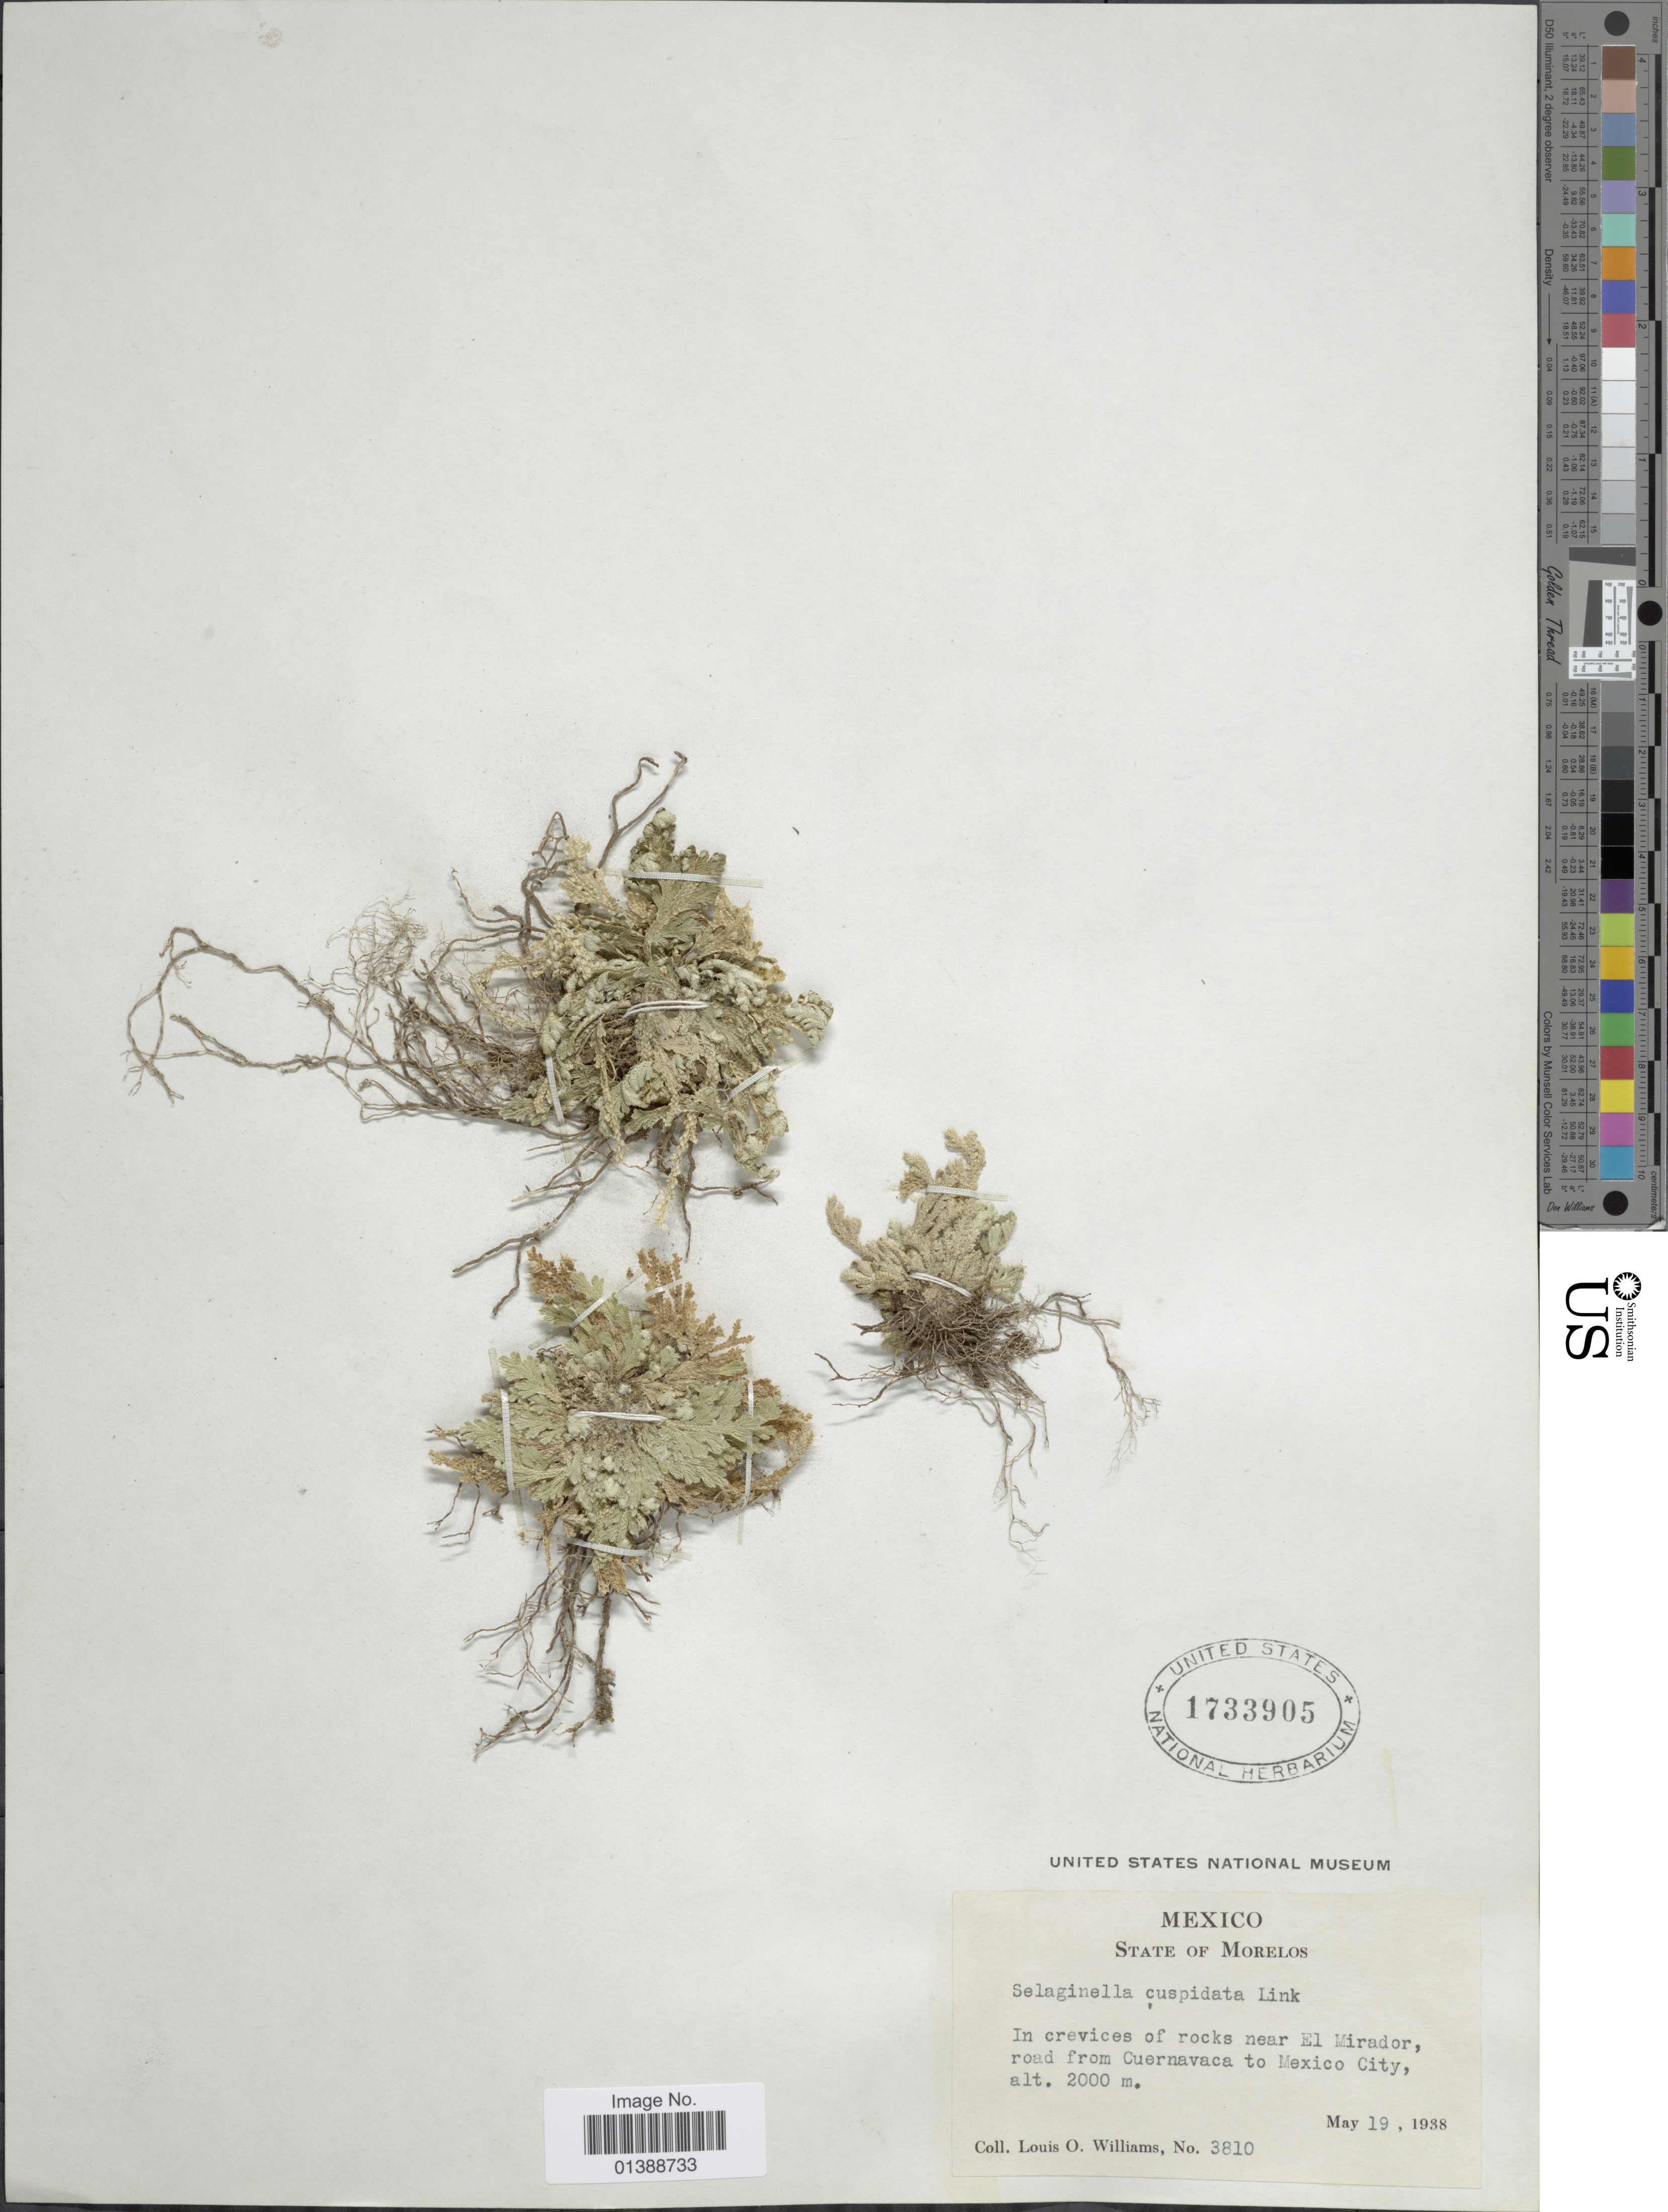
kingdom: Plantae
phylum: Tracheophyta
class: Lycopodiopsida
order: Selaginellales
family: Selaginellaceae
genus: Selaginella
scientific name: Selaginella pallescens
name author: (C. Presl) Spring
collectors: L. O. Williams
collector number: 3810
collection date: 1938-05-19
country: Mexico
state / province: Morelos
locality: In crevices of rocks near El Kirador, road from Cuernavaca to Mexico City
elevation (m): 2000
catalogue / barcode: US 1733905